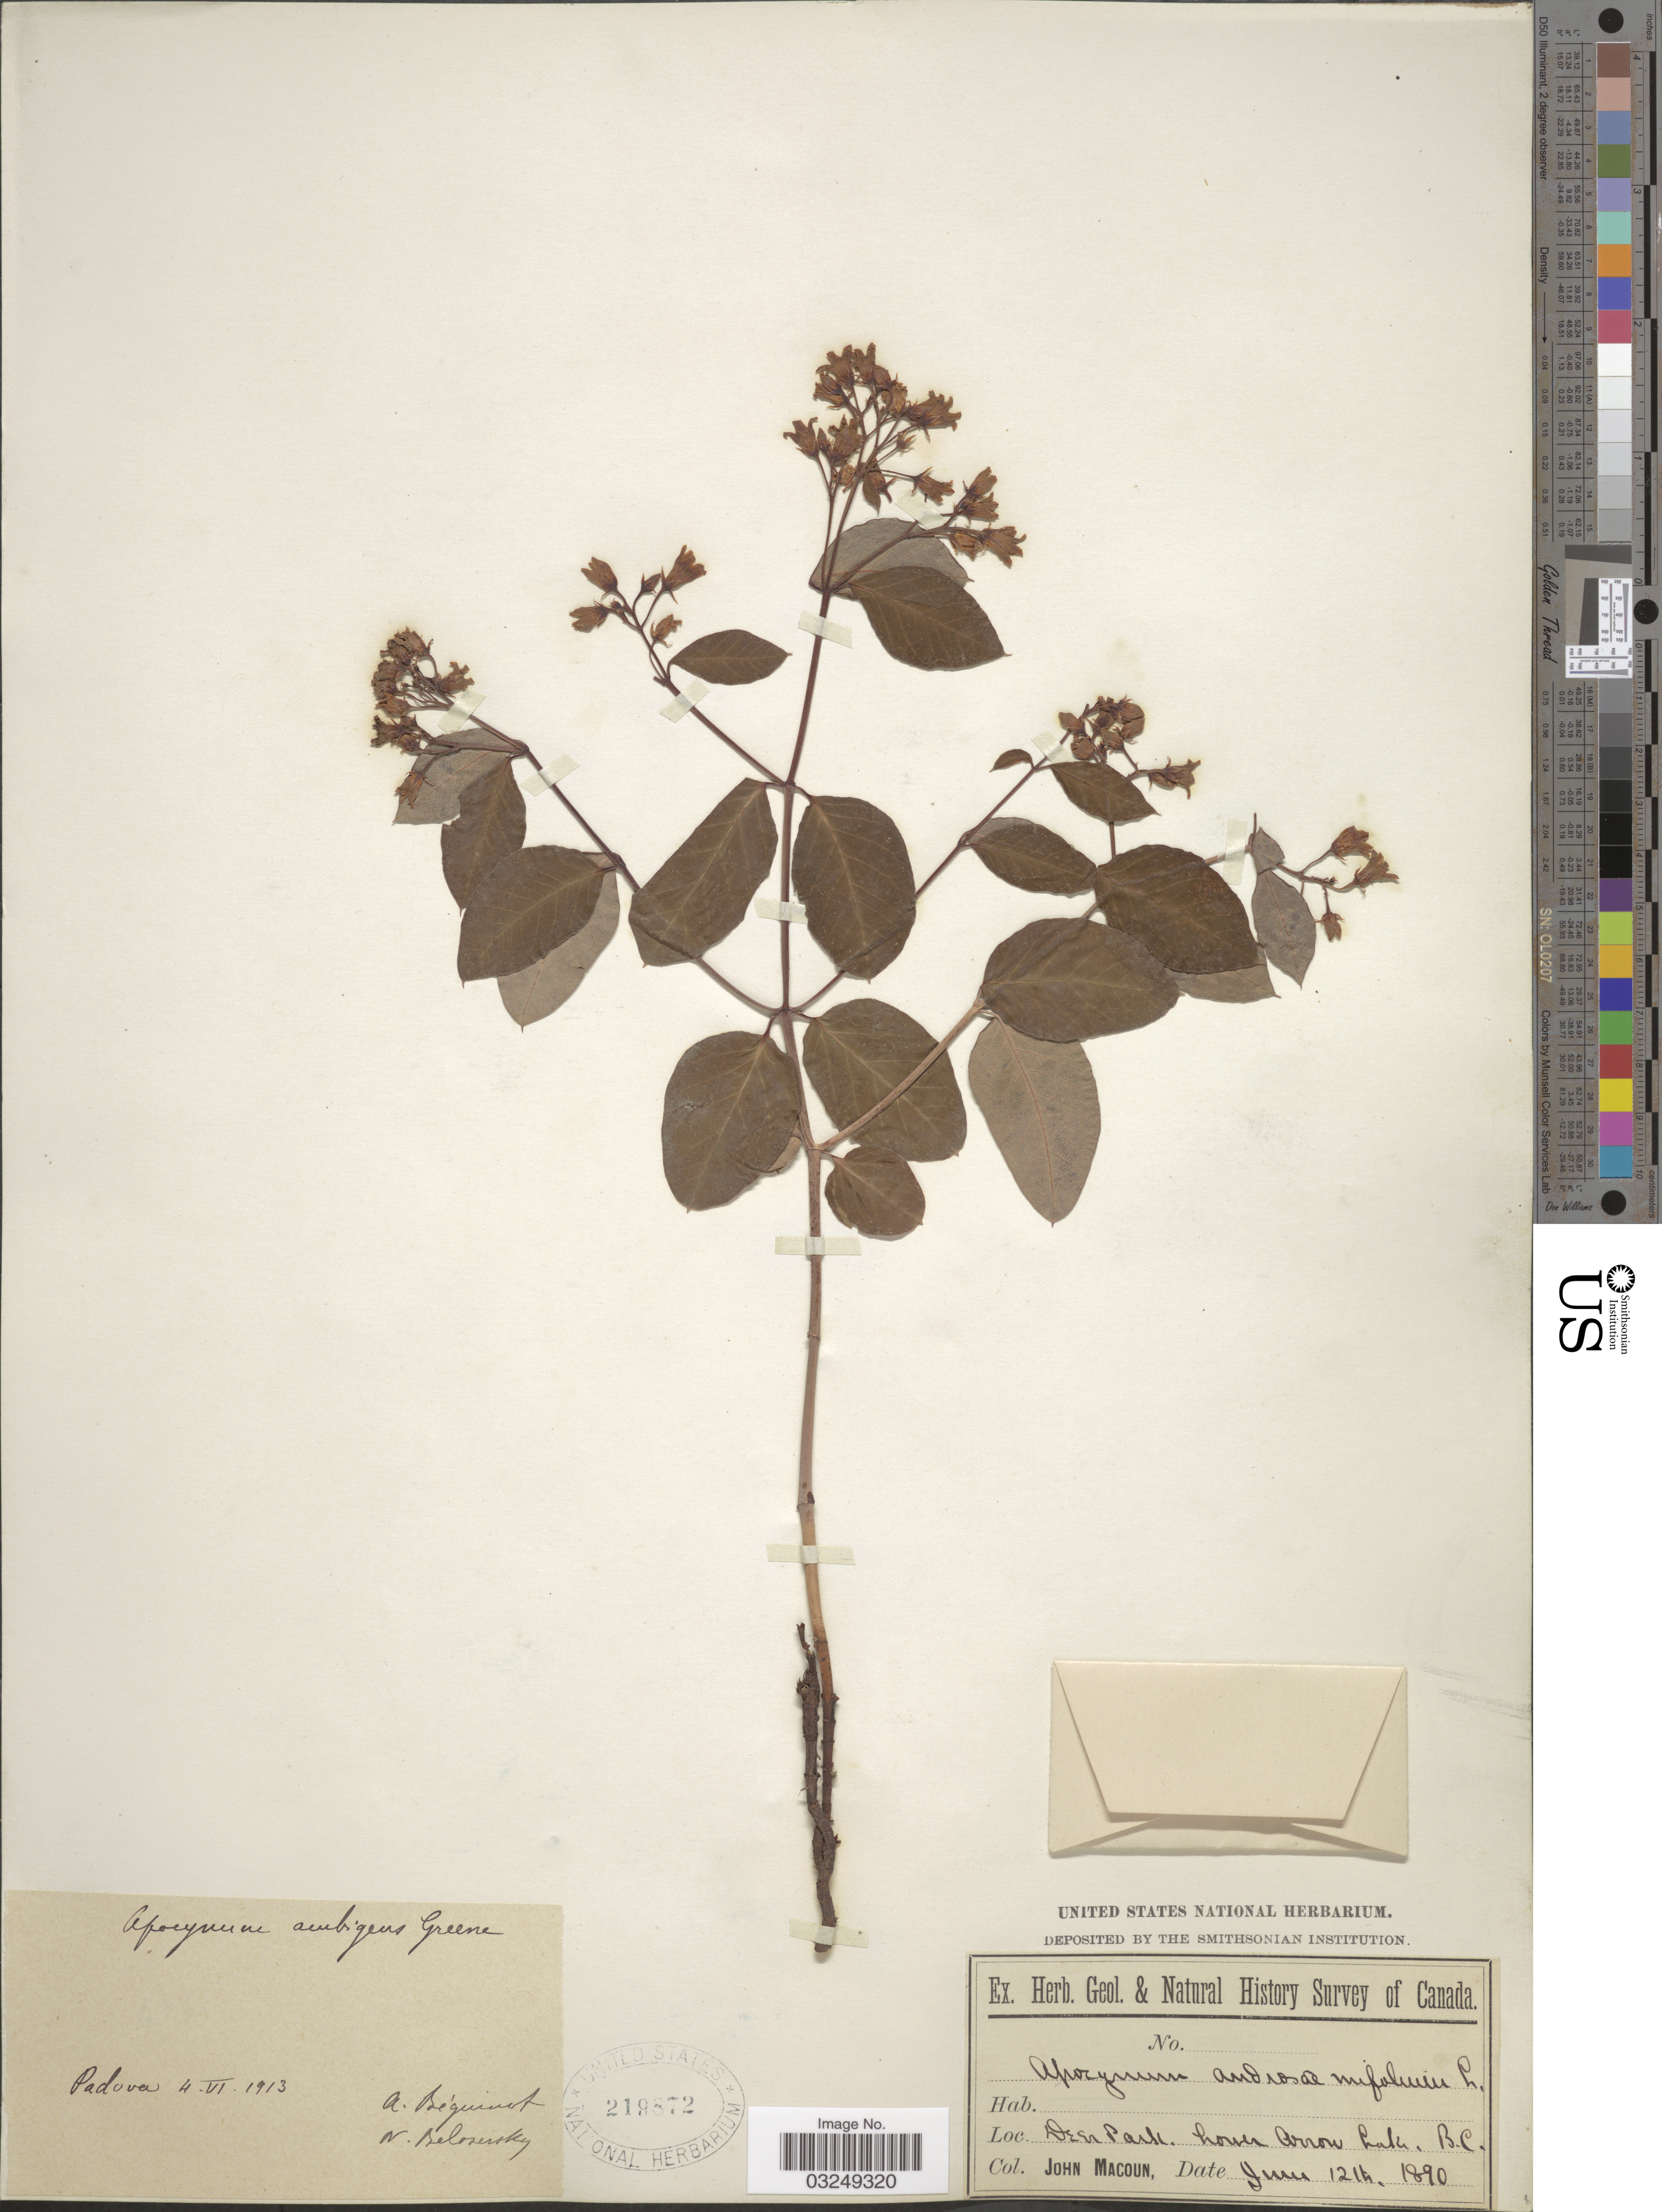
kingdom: Plantae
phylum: Tracheophyta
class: Magnoliopsida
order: Gentianales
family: Apocynaceae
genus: Apocynum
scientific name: Apocynum ambigens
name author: S.W. Greene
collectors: J. Macoun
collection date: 1890-06-12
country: Canada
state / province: British Columbia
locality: Deer Park. Lower Arrow Lake. B.C.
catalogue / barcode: US 219872